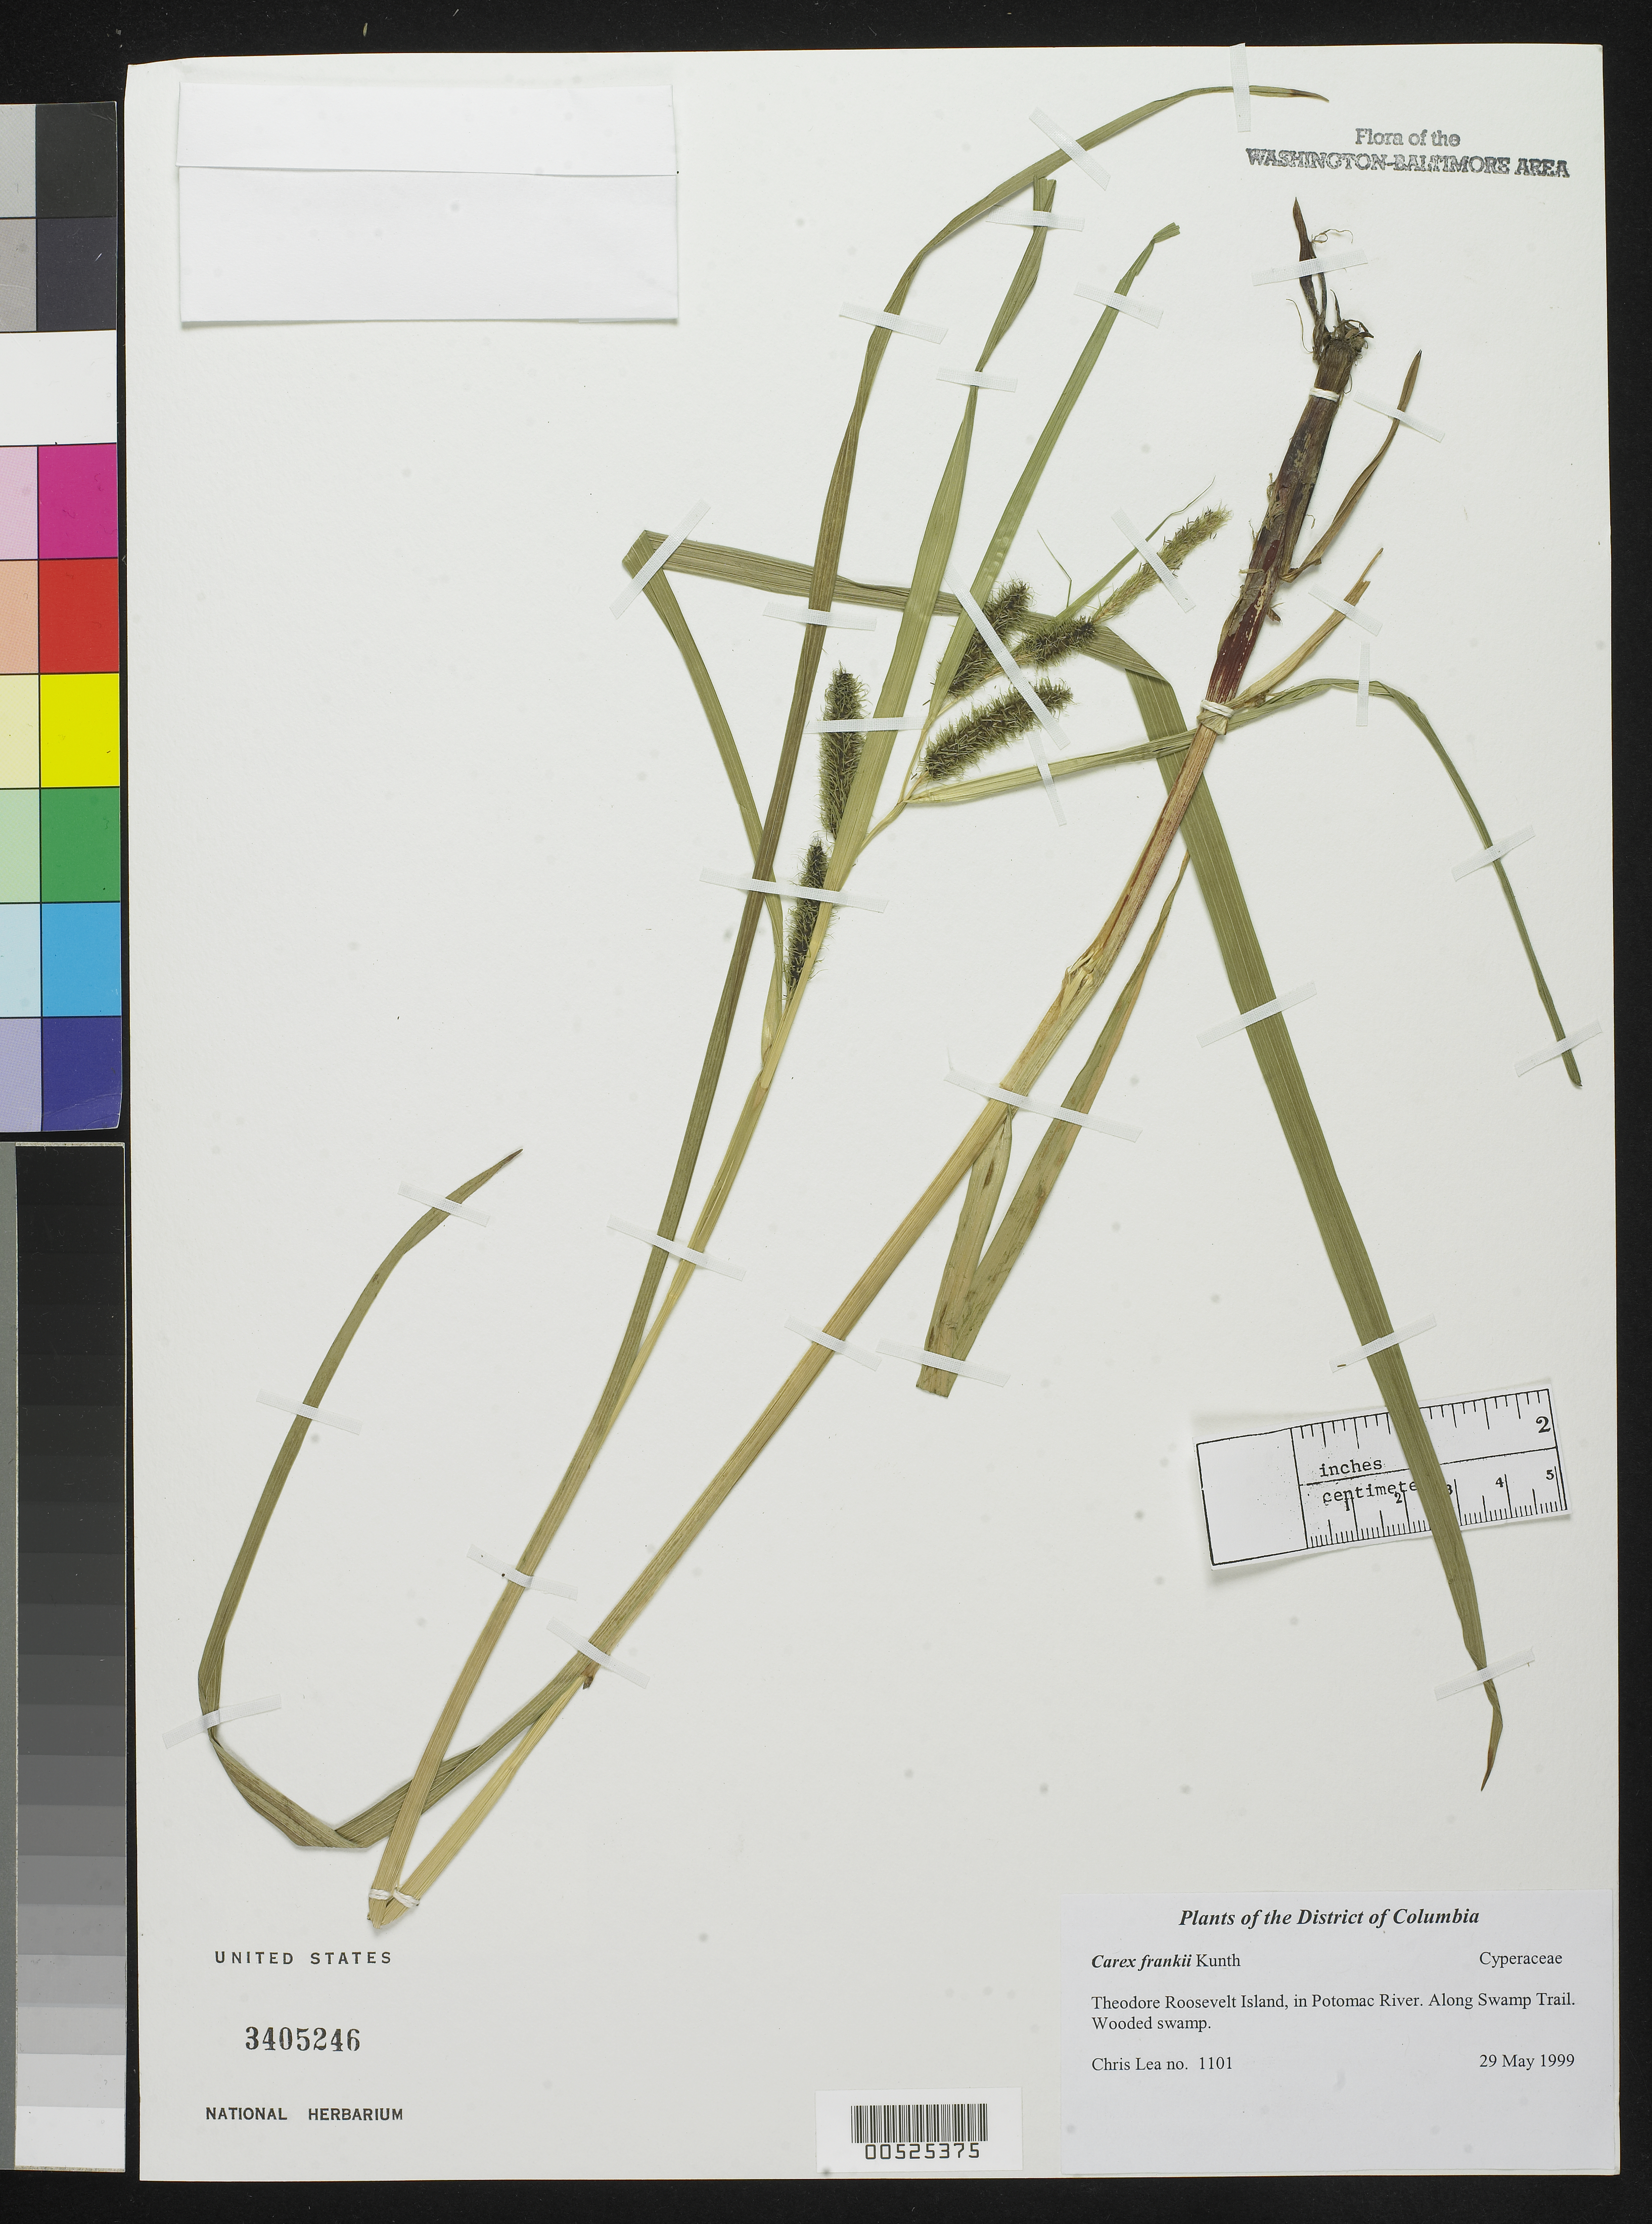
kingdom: Plantae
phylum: Tracheophyta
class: Liliopsida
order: Poales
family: Cyperaceae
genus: Carex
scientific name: Carex frankii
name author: Kunth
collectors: C. Lea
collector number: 1101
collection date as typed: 29 May 1999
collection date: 1999-05-29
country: United States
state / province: District of Columbia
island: Theodore Roosevelt Island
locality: Theodore Roosevelt Island, in Potomac River. Along Swamp Trail.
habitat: Wooded swamp.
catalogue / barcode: US 3405246